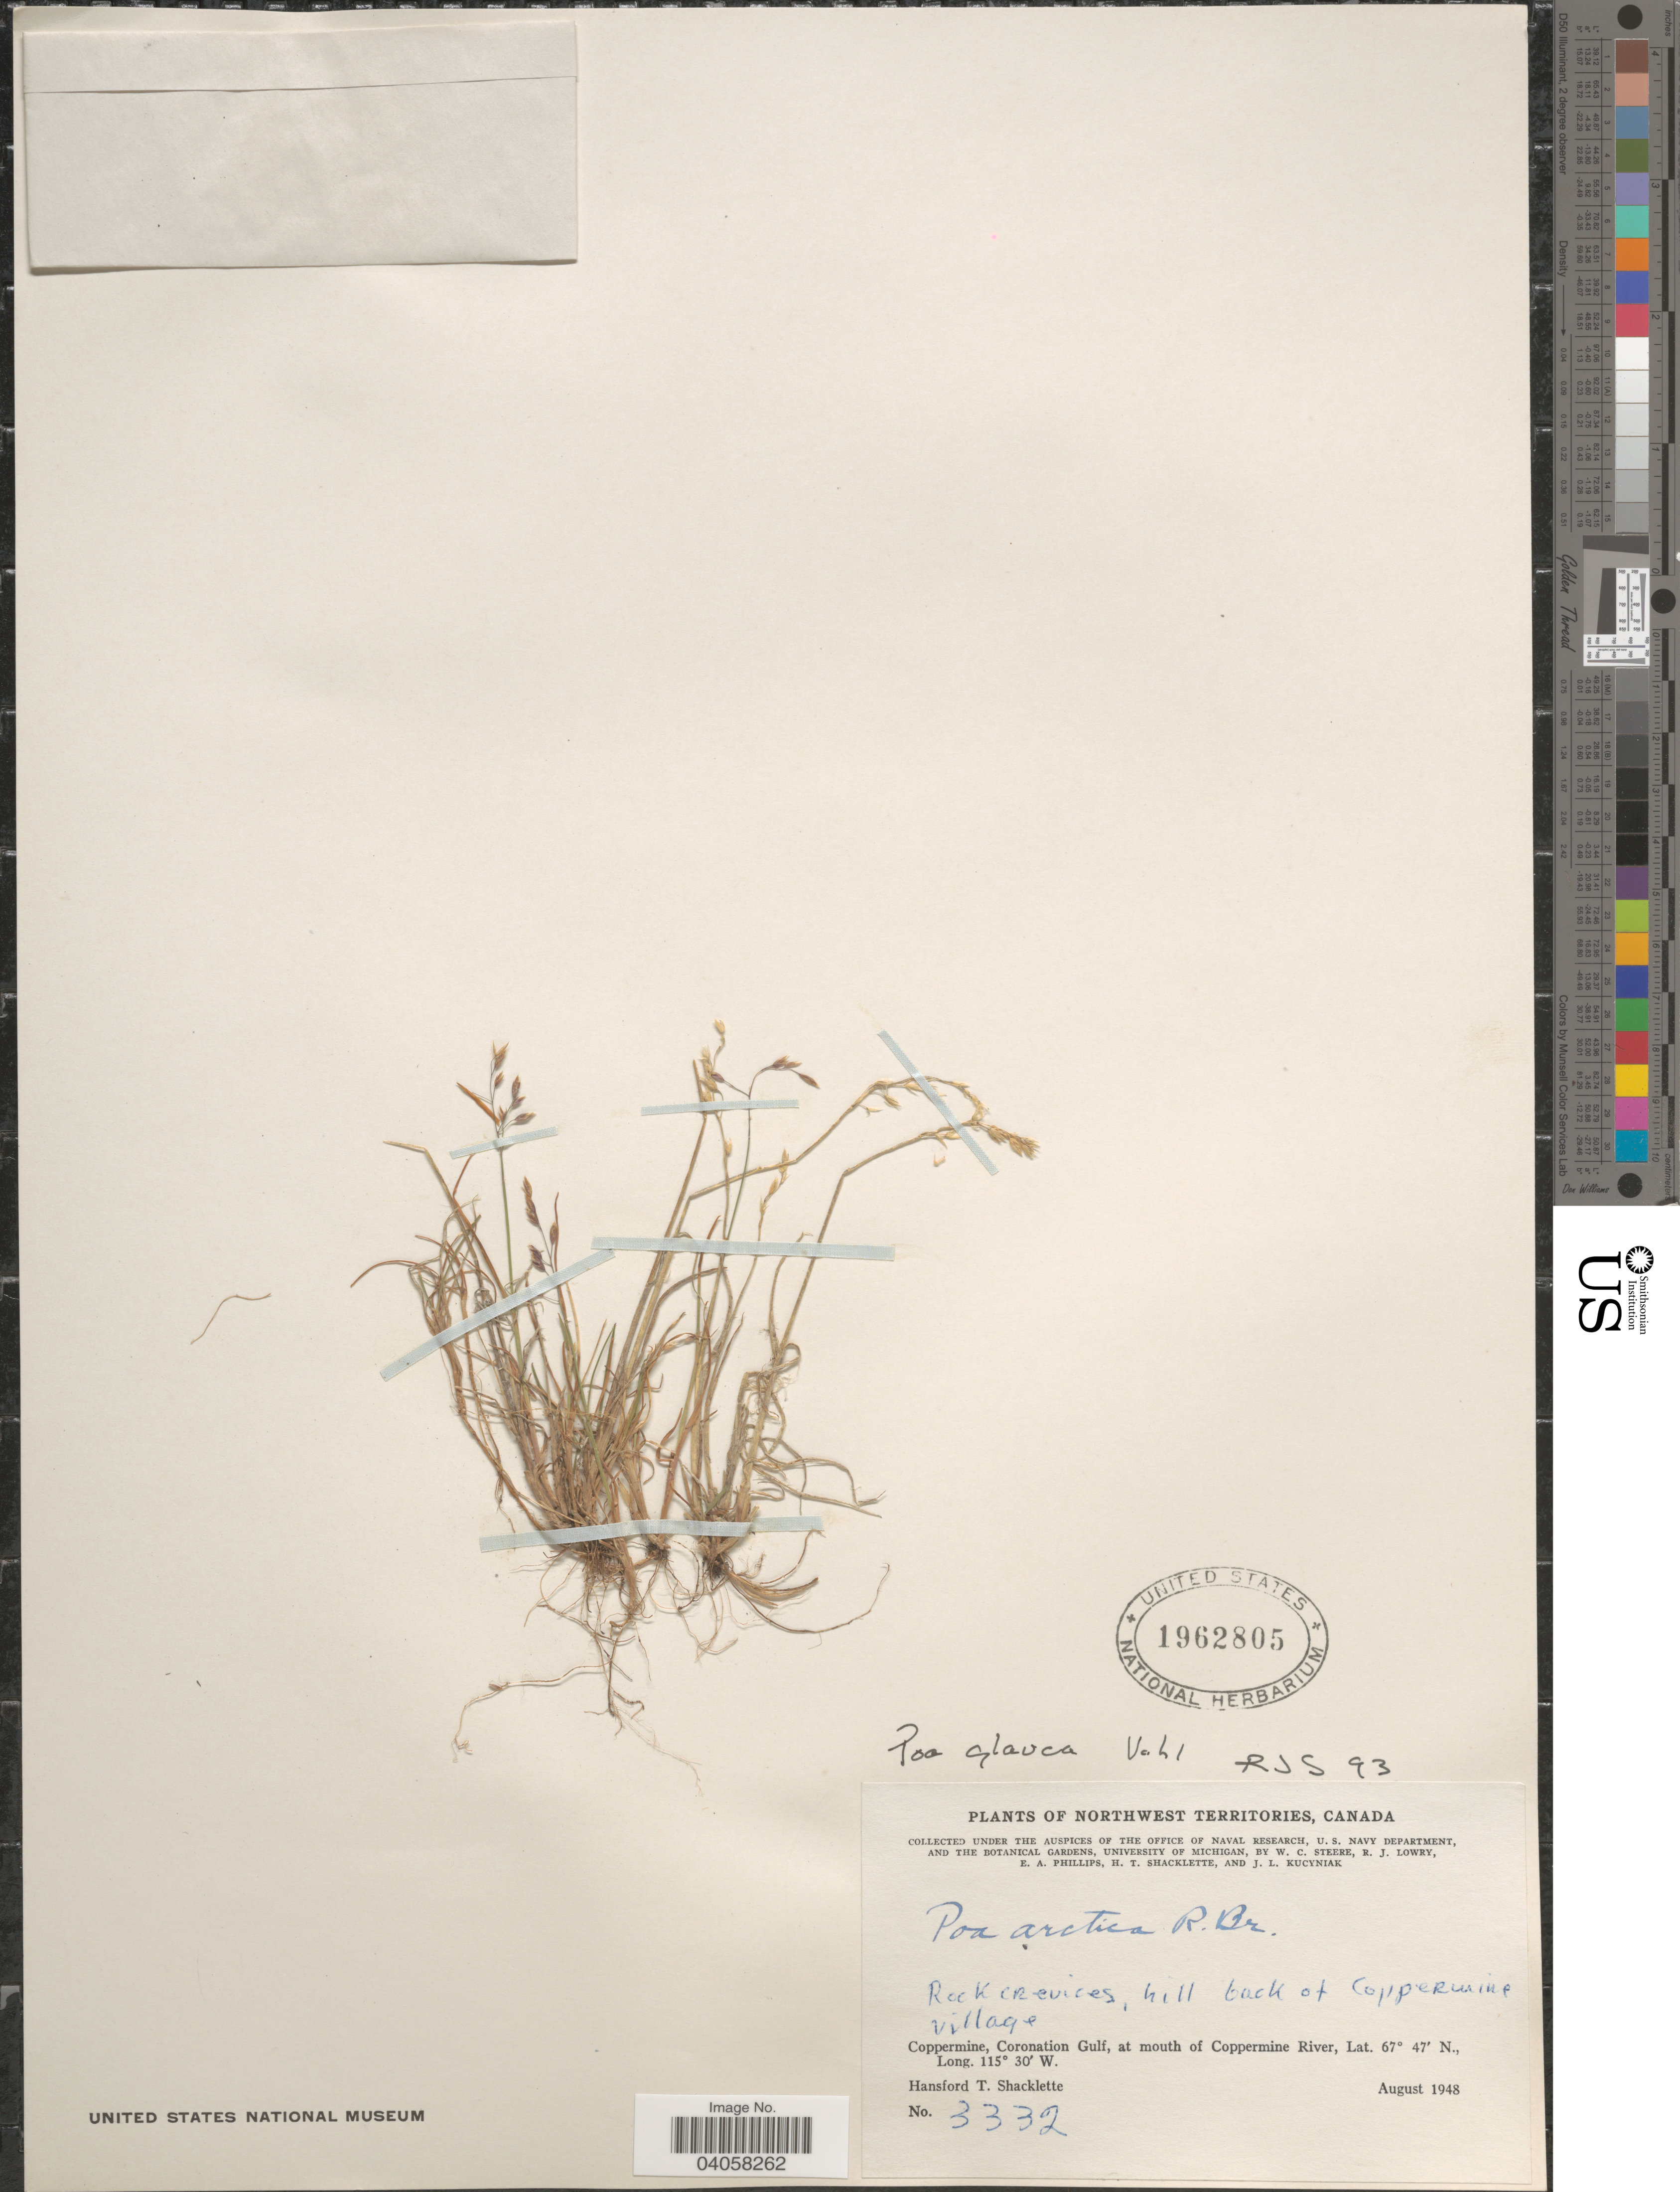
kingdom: Plantae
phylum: Tracheophyta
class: Liliopsida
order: Poales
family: Poaceae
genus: Poa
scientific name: Poa glauca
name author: Vahl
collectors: H. Shacklette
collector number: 3332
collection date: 1948-08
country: Canada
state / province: Northwest Territories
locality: Rock crevices, hill back of Coppermine village. Coppermine, Coronation Gulf, at mouth of Coppermine River.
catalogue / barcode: US 1962805